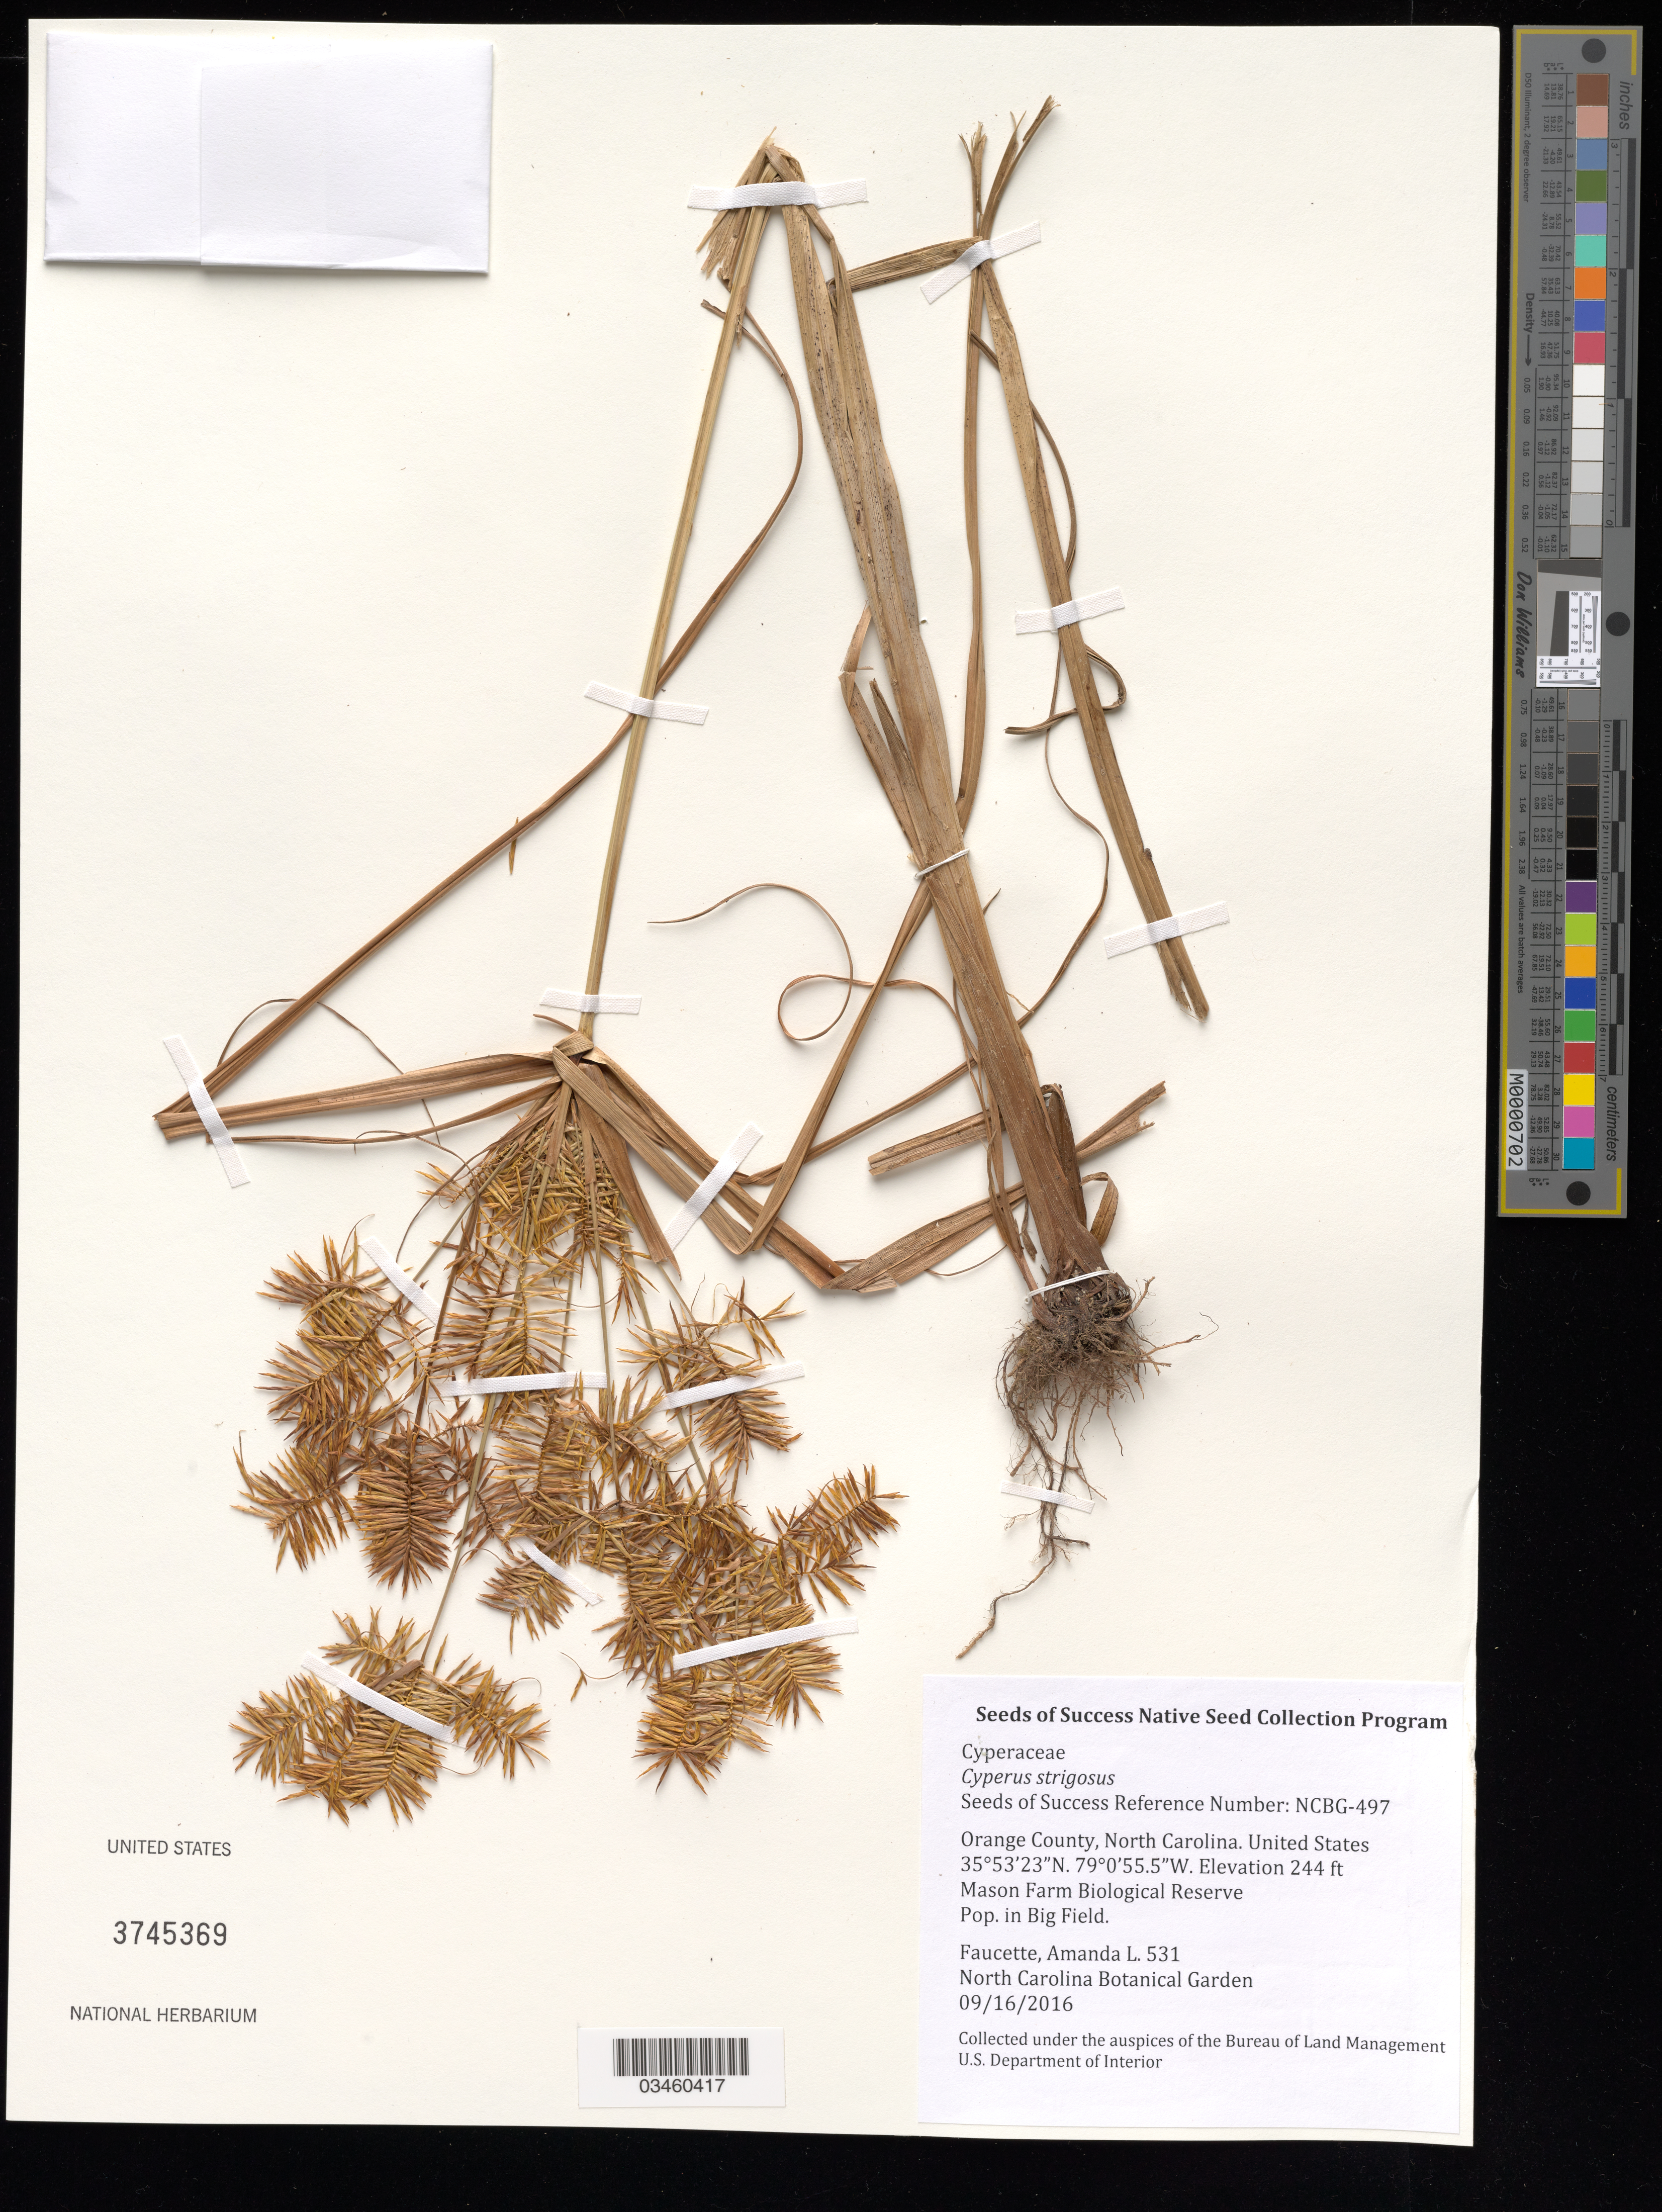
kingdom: Plantae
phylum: Tracheophyta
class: Liliopsida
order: Poales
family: Cyperaceae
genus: Cyperus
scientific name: Cyperus strigosus L.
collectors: A. Faucette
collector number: NCBG-497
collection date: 2016-09-16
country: United States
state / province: North Carolina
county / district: Orange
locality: Mason Farm Biological Reserve, Big Field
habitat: Wet meadow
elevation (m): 74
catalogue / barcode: US 3745369